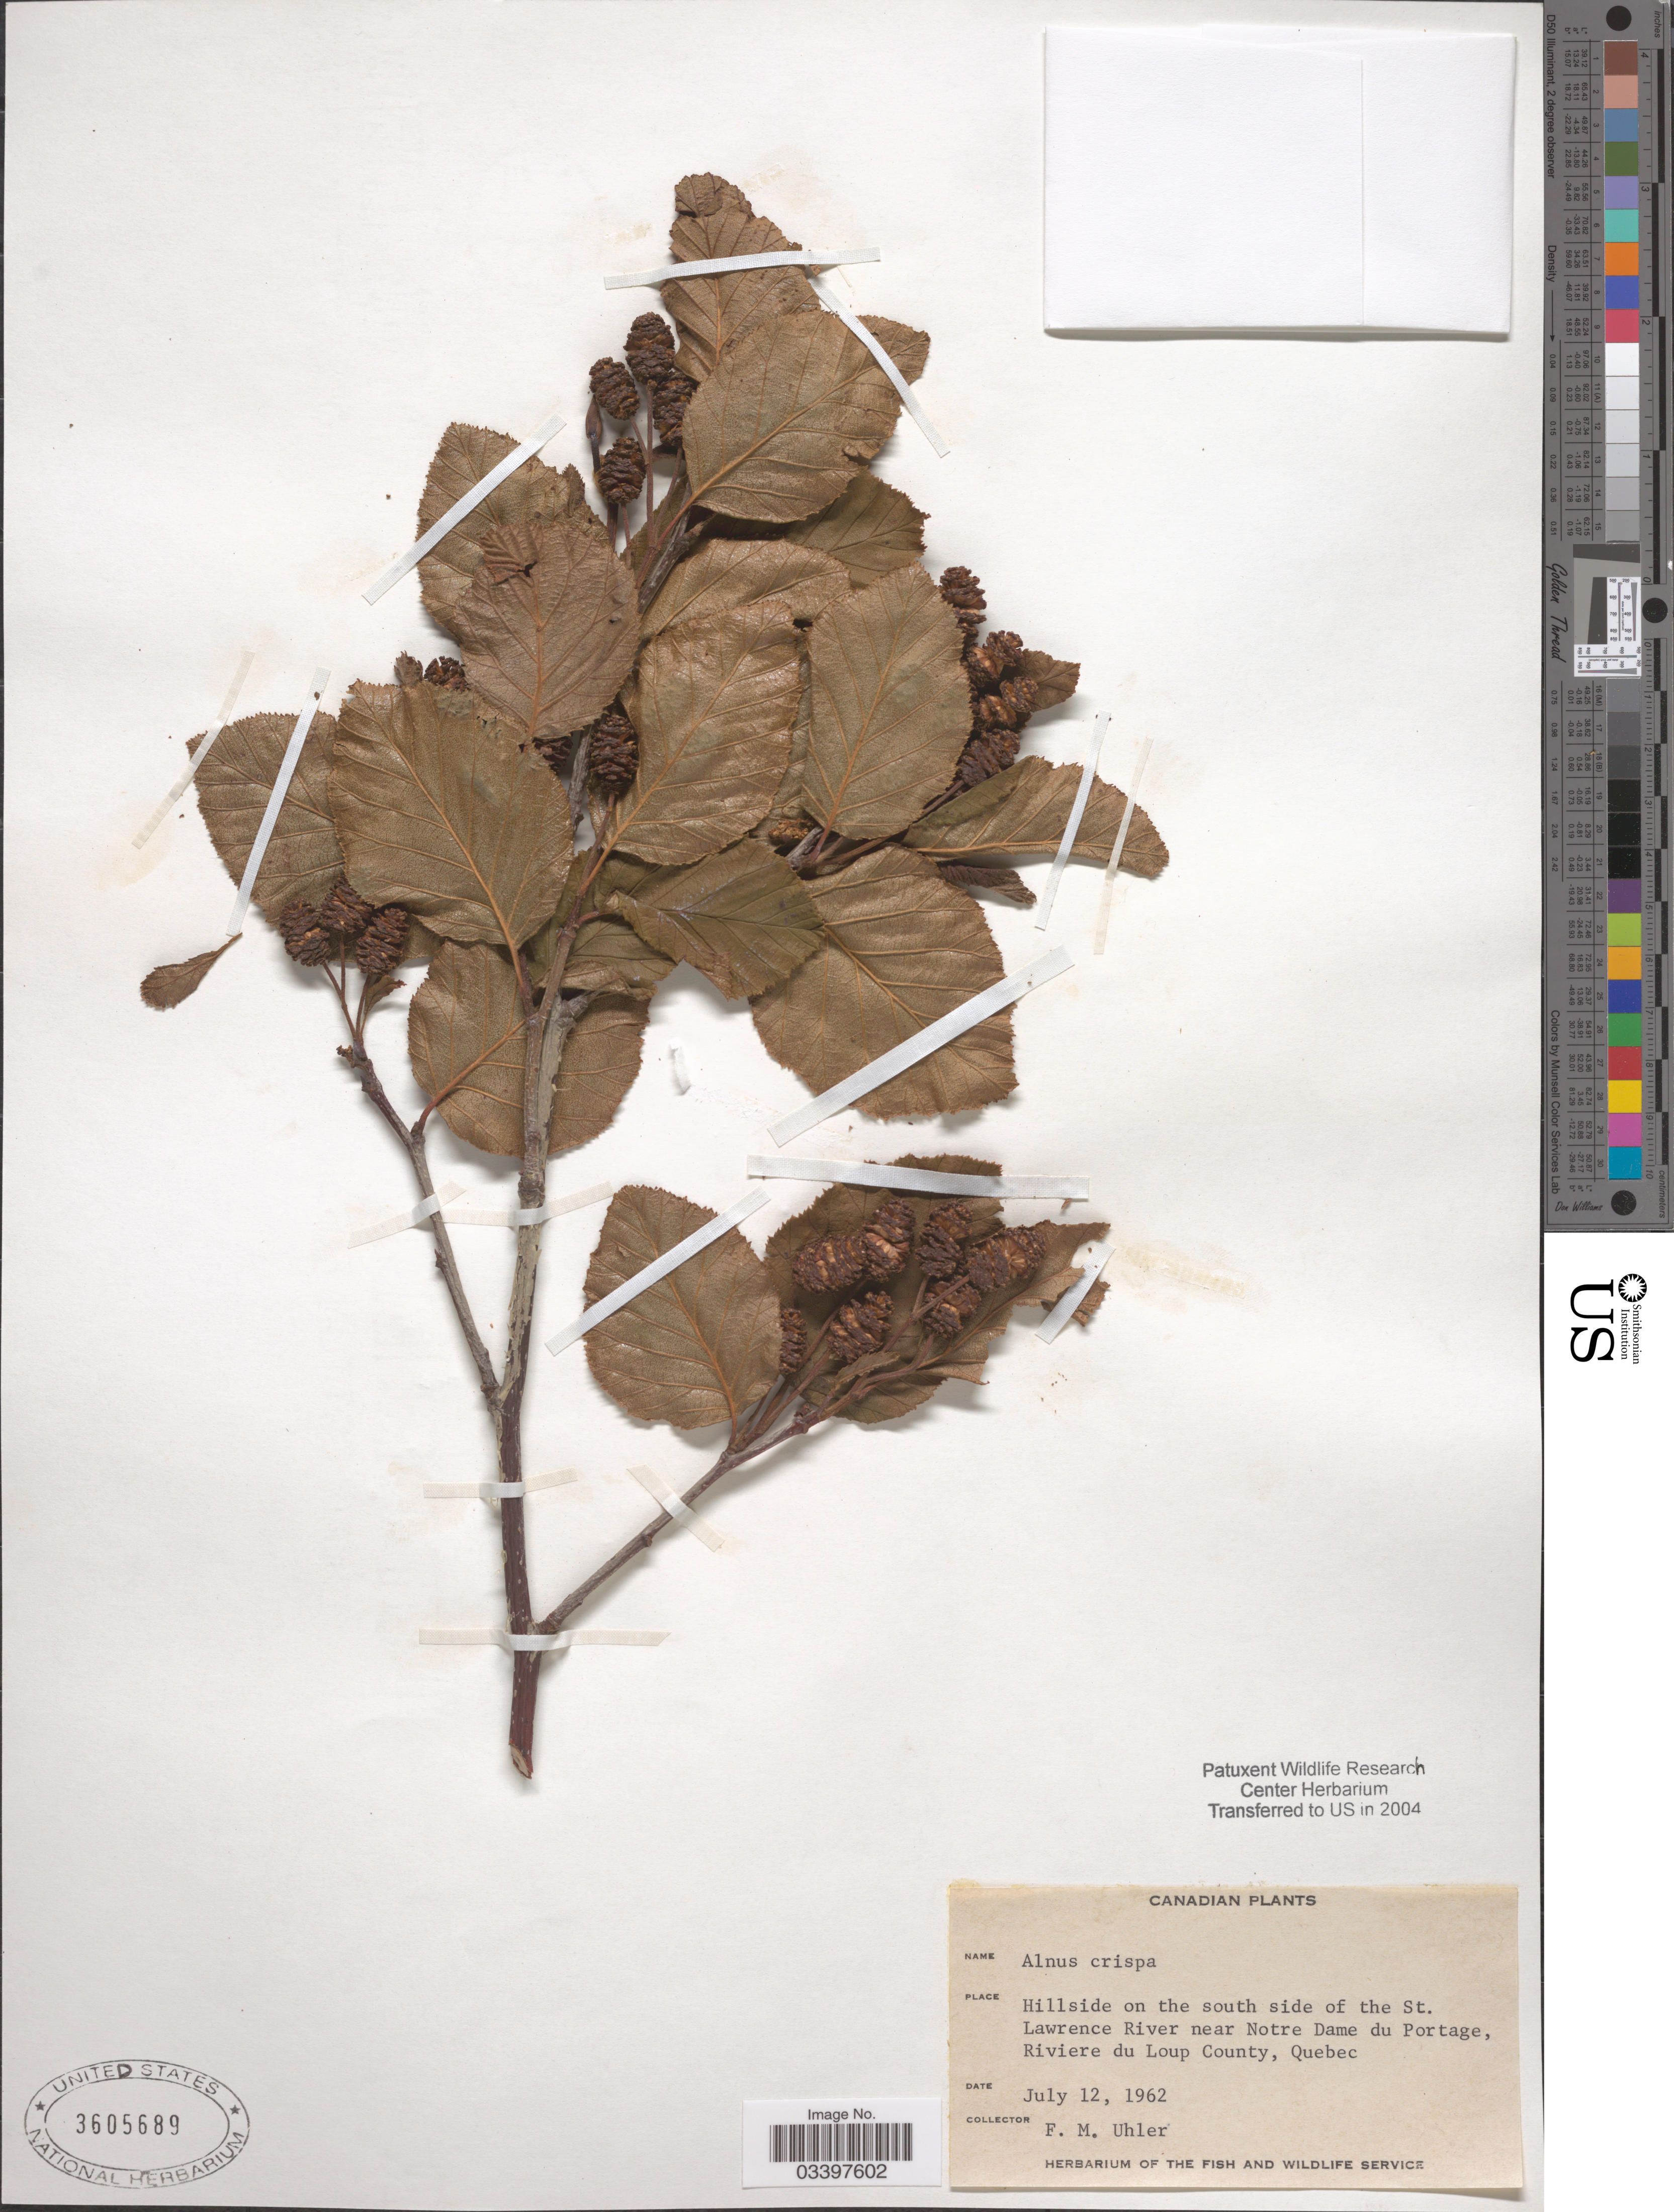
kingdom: Plantae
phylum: Tracheophyta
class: Magnoliopsida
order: Fagales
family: Betulaceae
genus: Alnus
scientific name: Alnus alnobetula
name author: (Ehrh.) K. Koch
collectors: F. M. Uhler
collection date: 1962-07-12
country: Canada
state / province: Quebec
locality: Hillside on the south side of the St. Lawrence River near Notre Dame du Portage, Riviere du Loup County.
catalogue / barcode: US 3605689